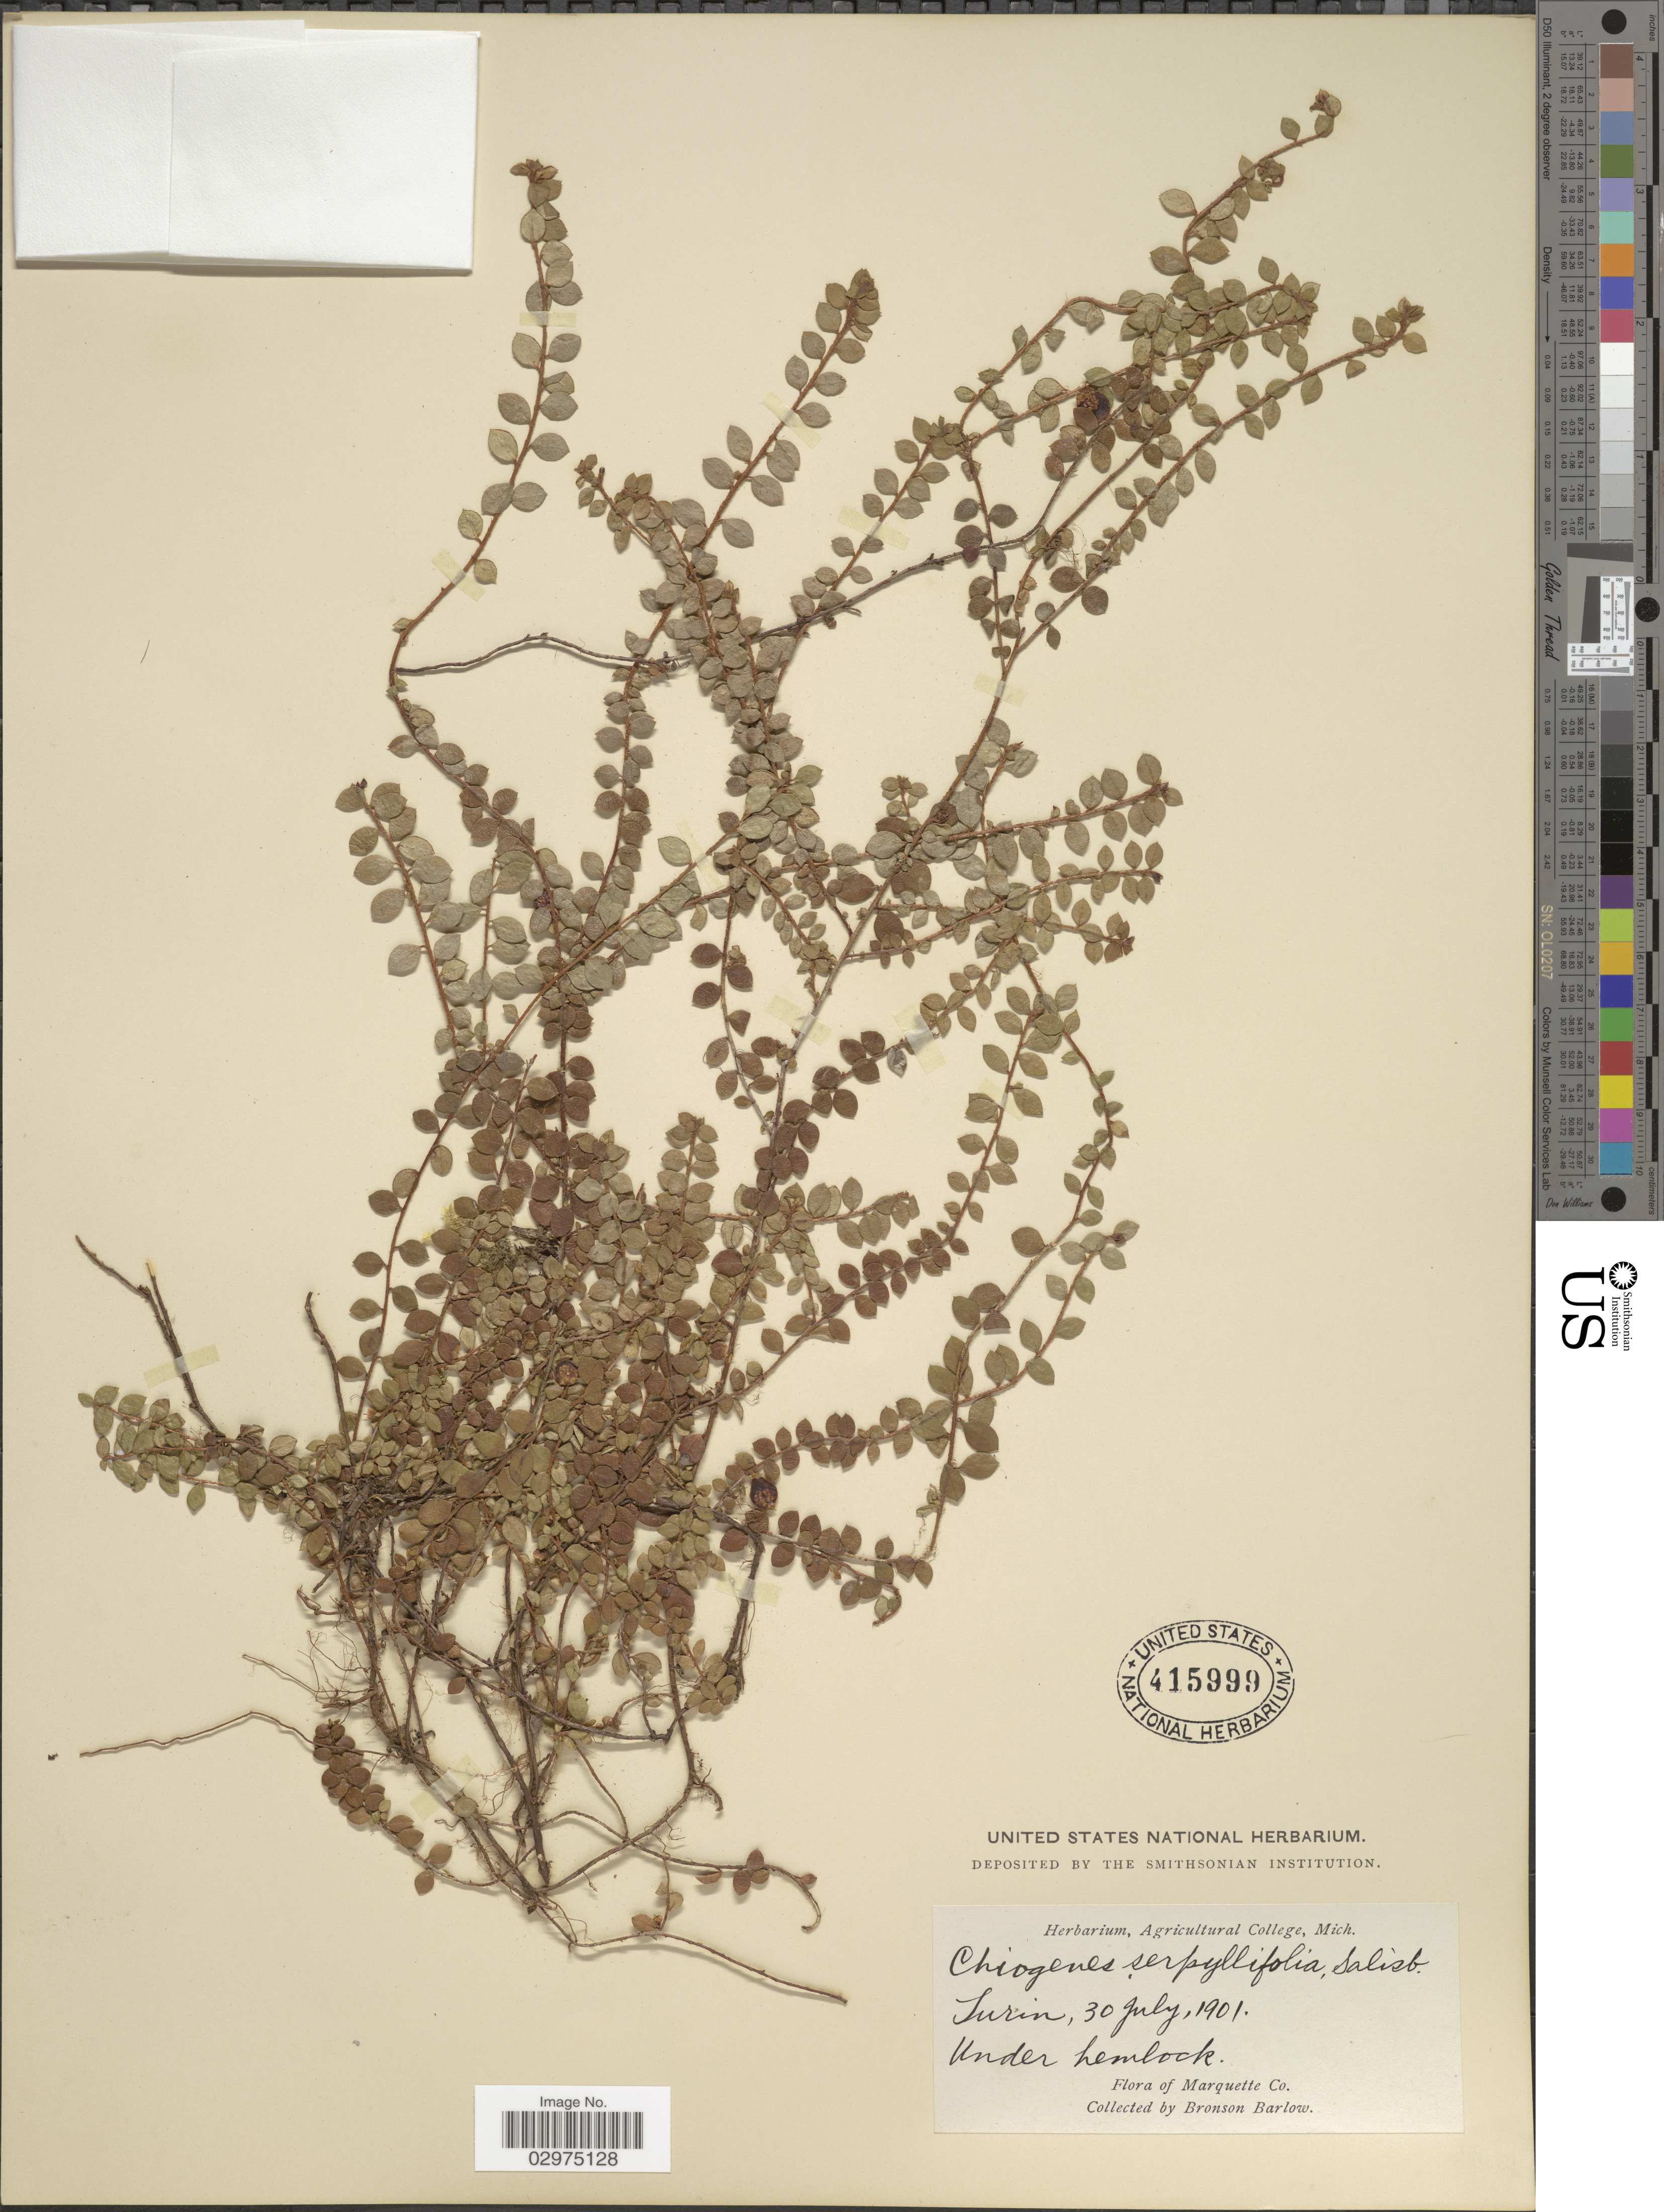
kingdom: Plantae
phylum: Tracheophyta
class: Magnoliopsida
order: Ericales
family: Ericaceae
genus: Gaultheria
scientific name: Gaultheria hispidula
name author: (L.) Muhl. ex Bigelow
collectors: Barlow, B.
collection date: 1901-07-30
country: United States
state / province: Michigan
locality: Turin, Marquette Co.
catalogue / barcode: US 415999